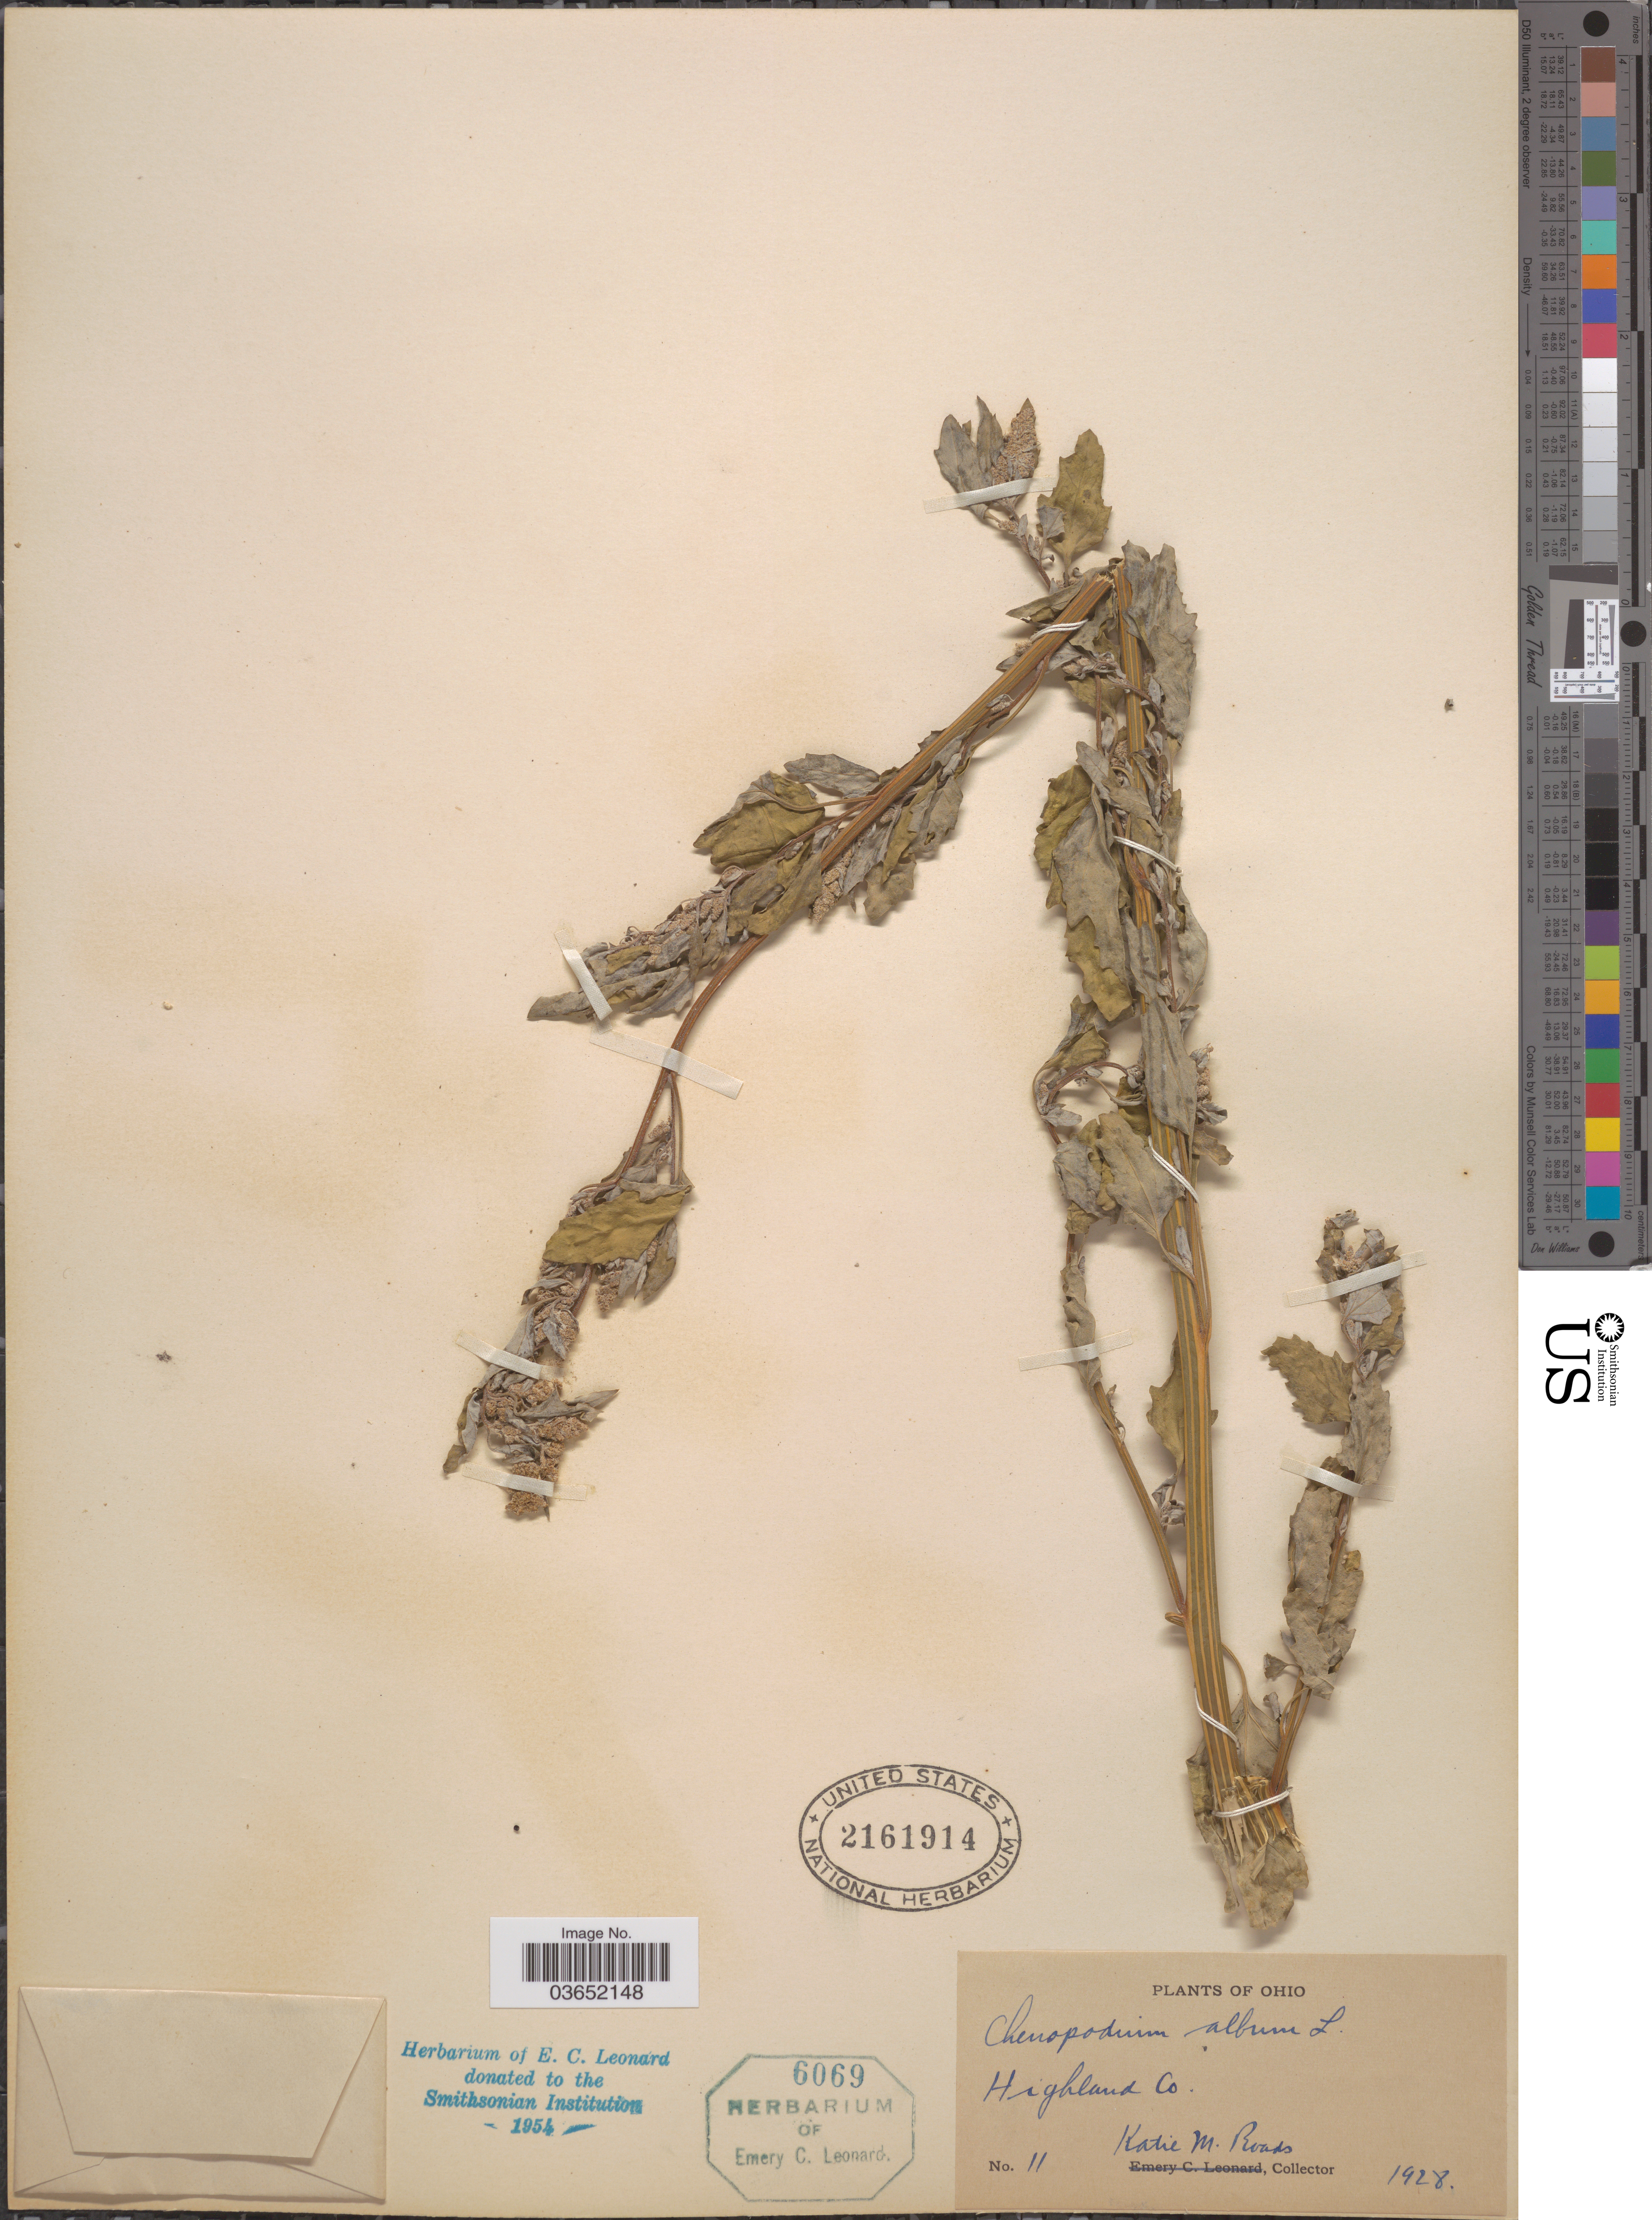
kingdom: Plantae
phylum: Tracheophyta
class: Magnoliopsida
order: Caryophyllales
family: Amaranthaceae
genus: Chenopodium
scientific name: Chenopodium album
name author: L.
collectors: K. Roads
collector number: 11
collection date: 1928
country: United States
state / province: Ohio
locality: Highland Co.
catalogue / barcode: US 2161914